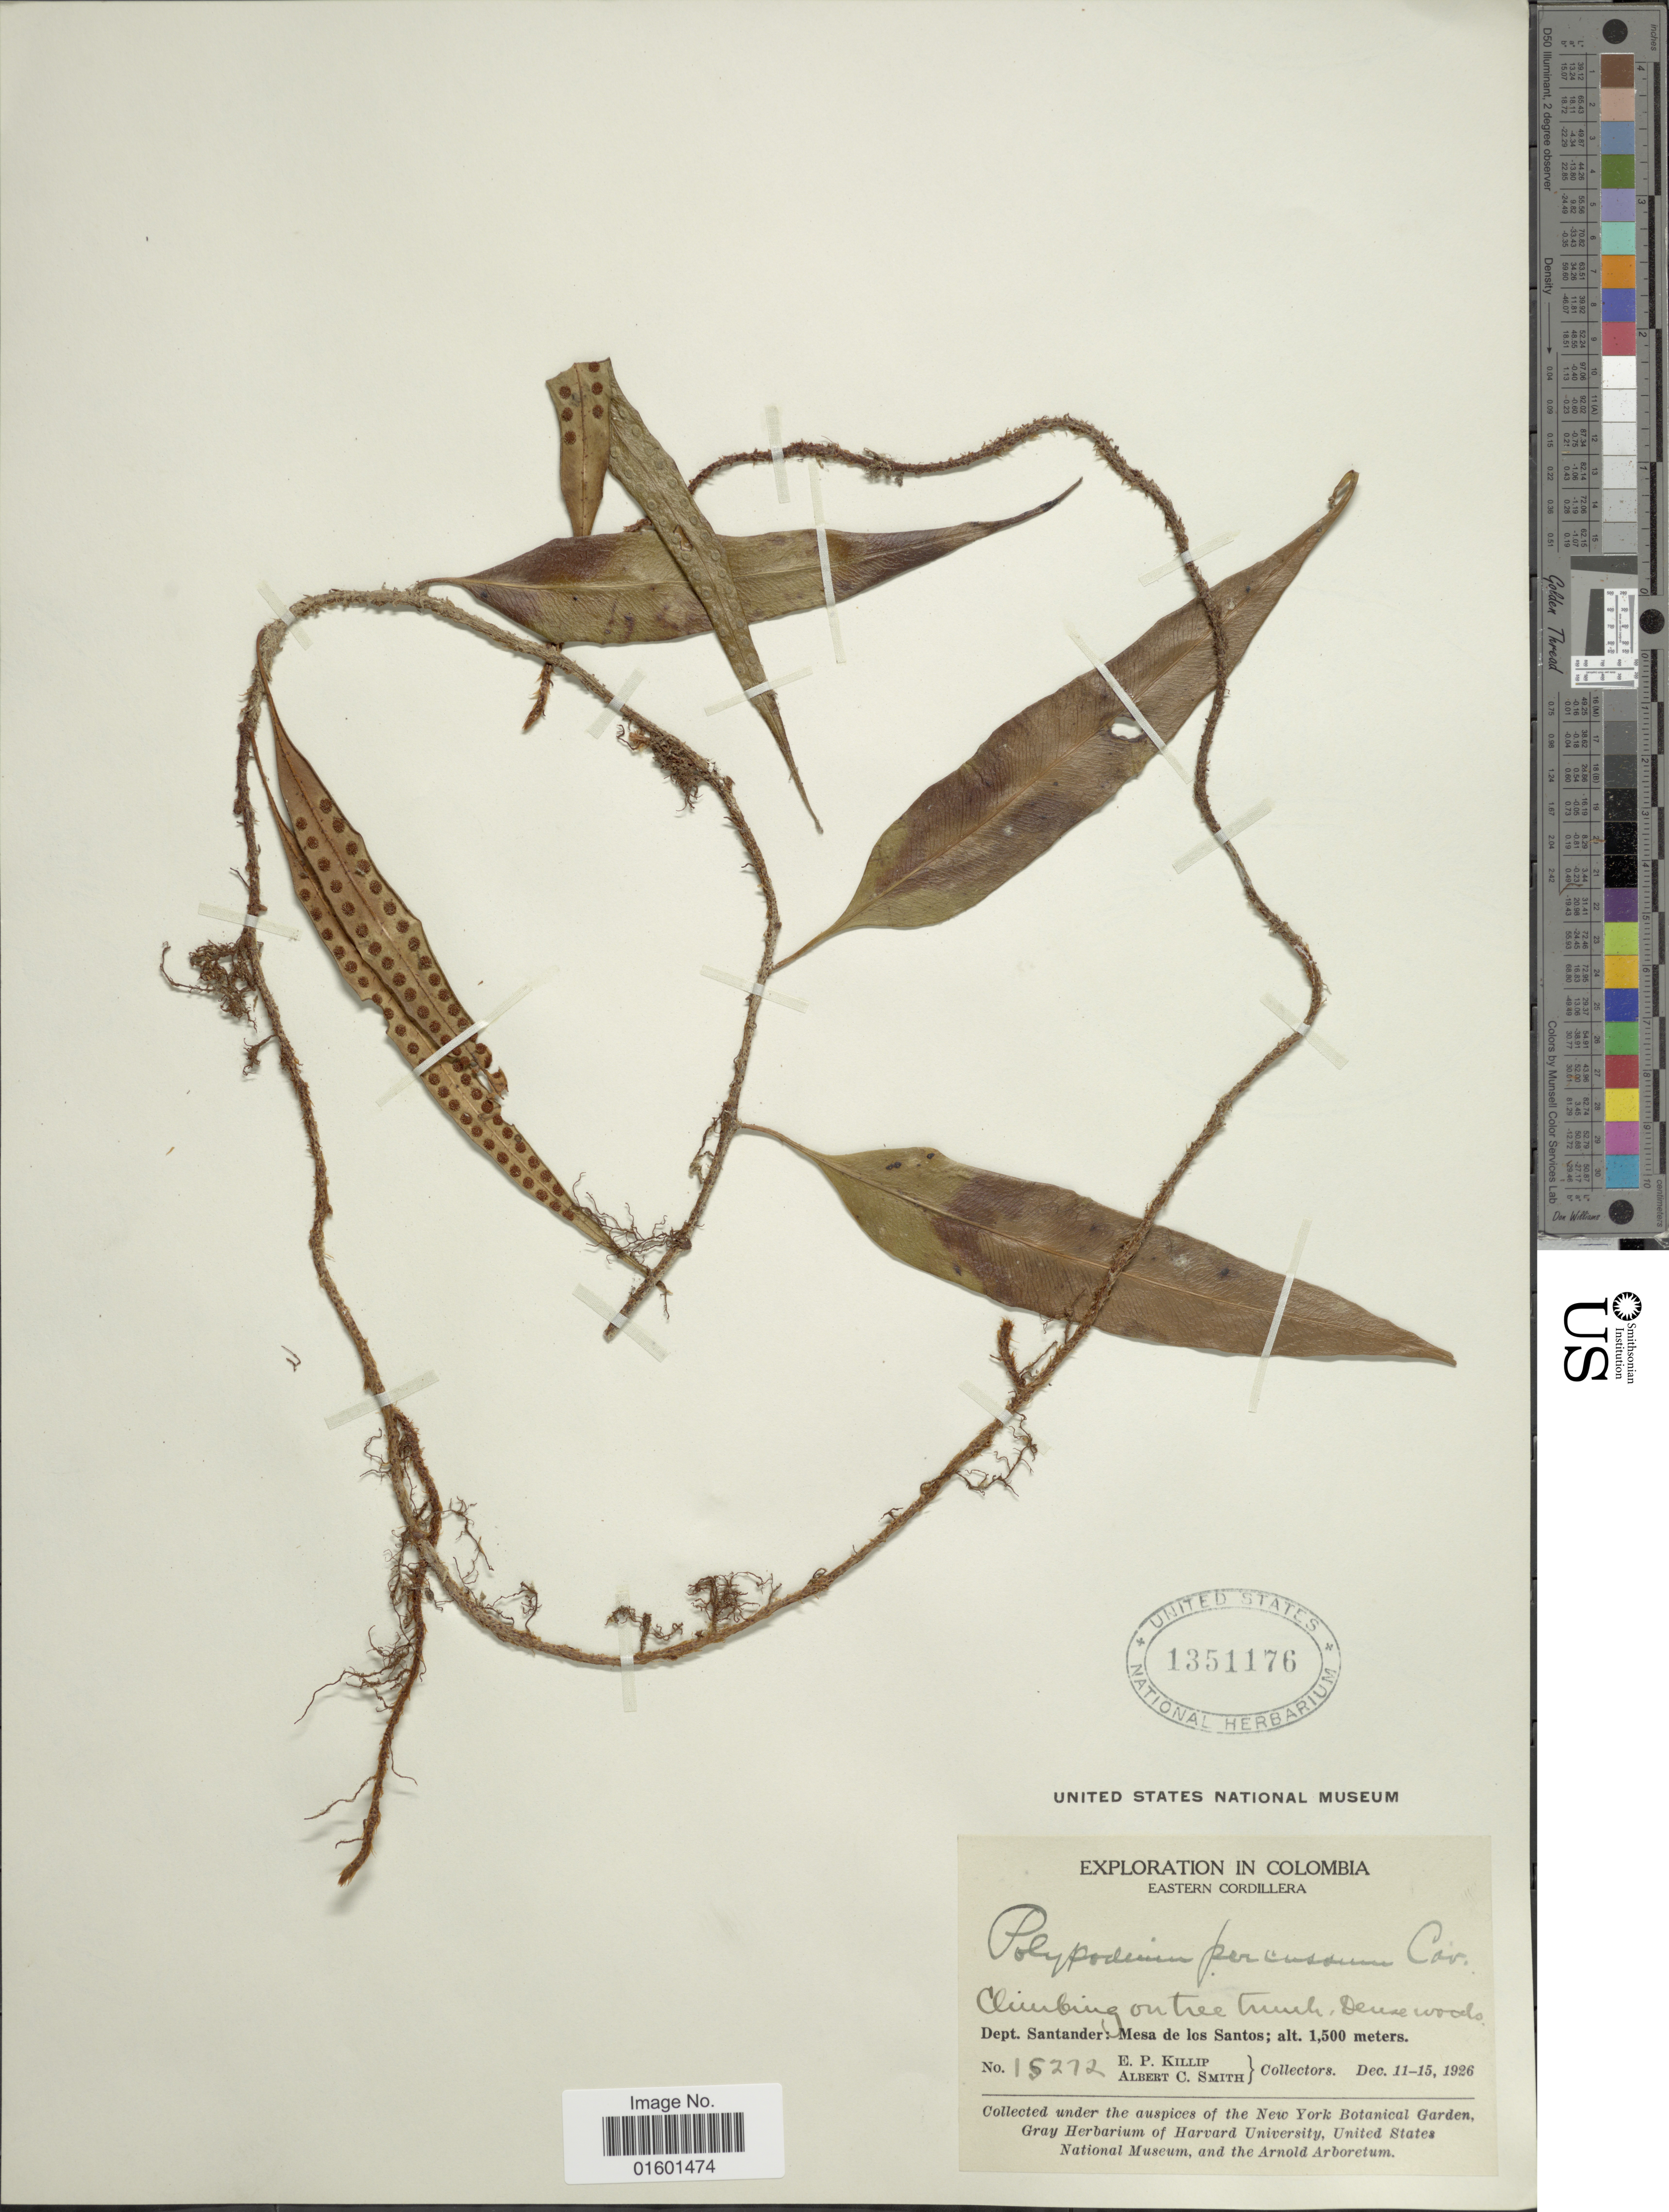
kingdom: Plantae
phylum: Tracheophyta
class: Polypodiopsida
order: Polypodiales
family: Polypodiaceae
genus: Microgramma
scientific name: Microgramma percussa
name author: (Cav.) de la Sota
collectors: E. P. Killip & A. C. Smith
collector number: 15272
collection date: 1926-12-11/1926-12-15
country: Colombia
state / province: Santander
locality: Eastern Cordillera, Mesa de los Santos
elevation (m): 1500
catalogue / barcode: US 1351176